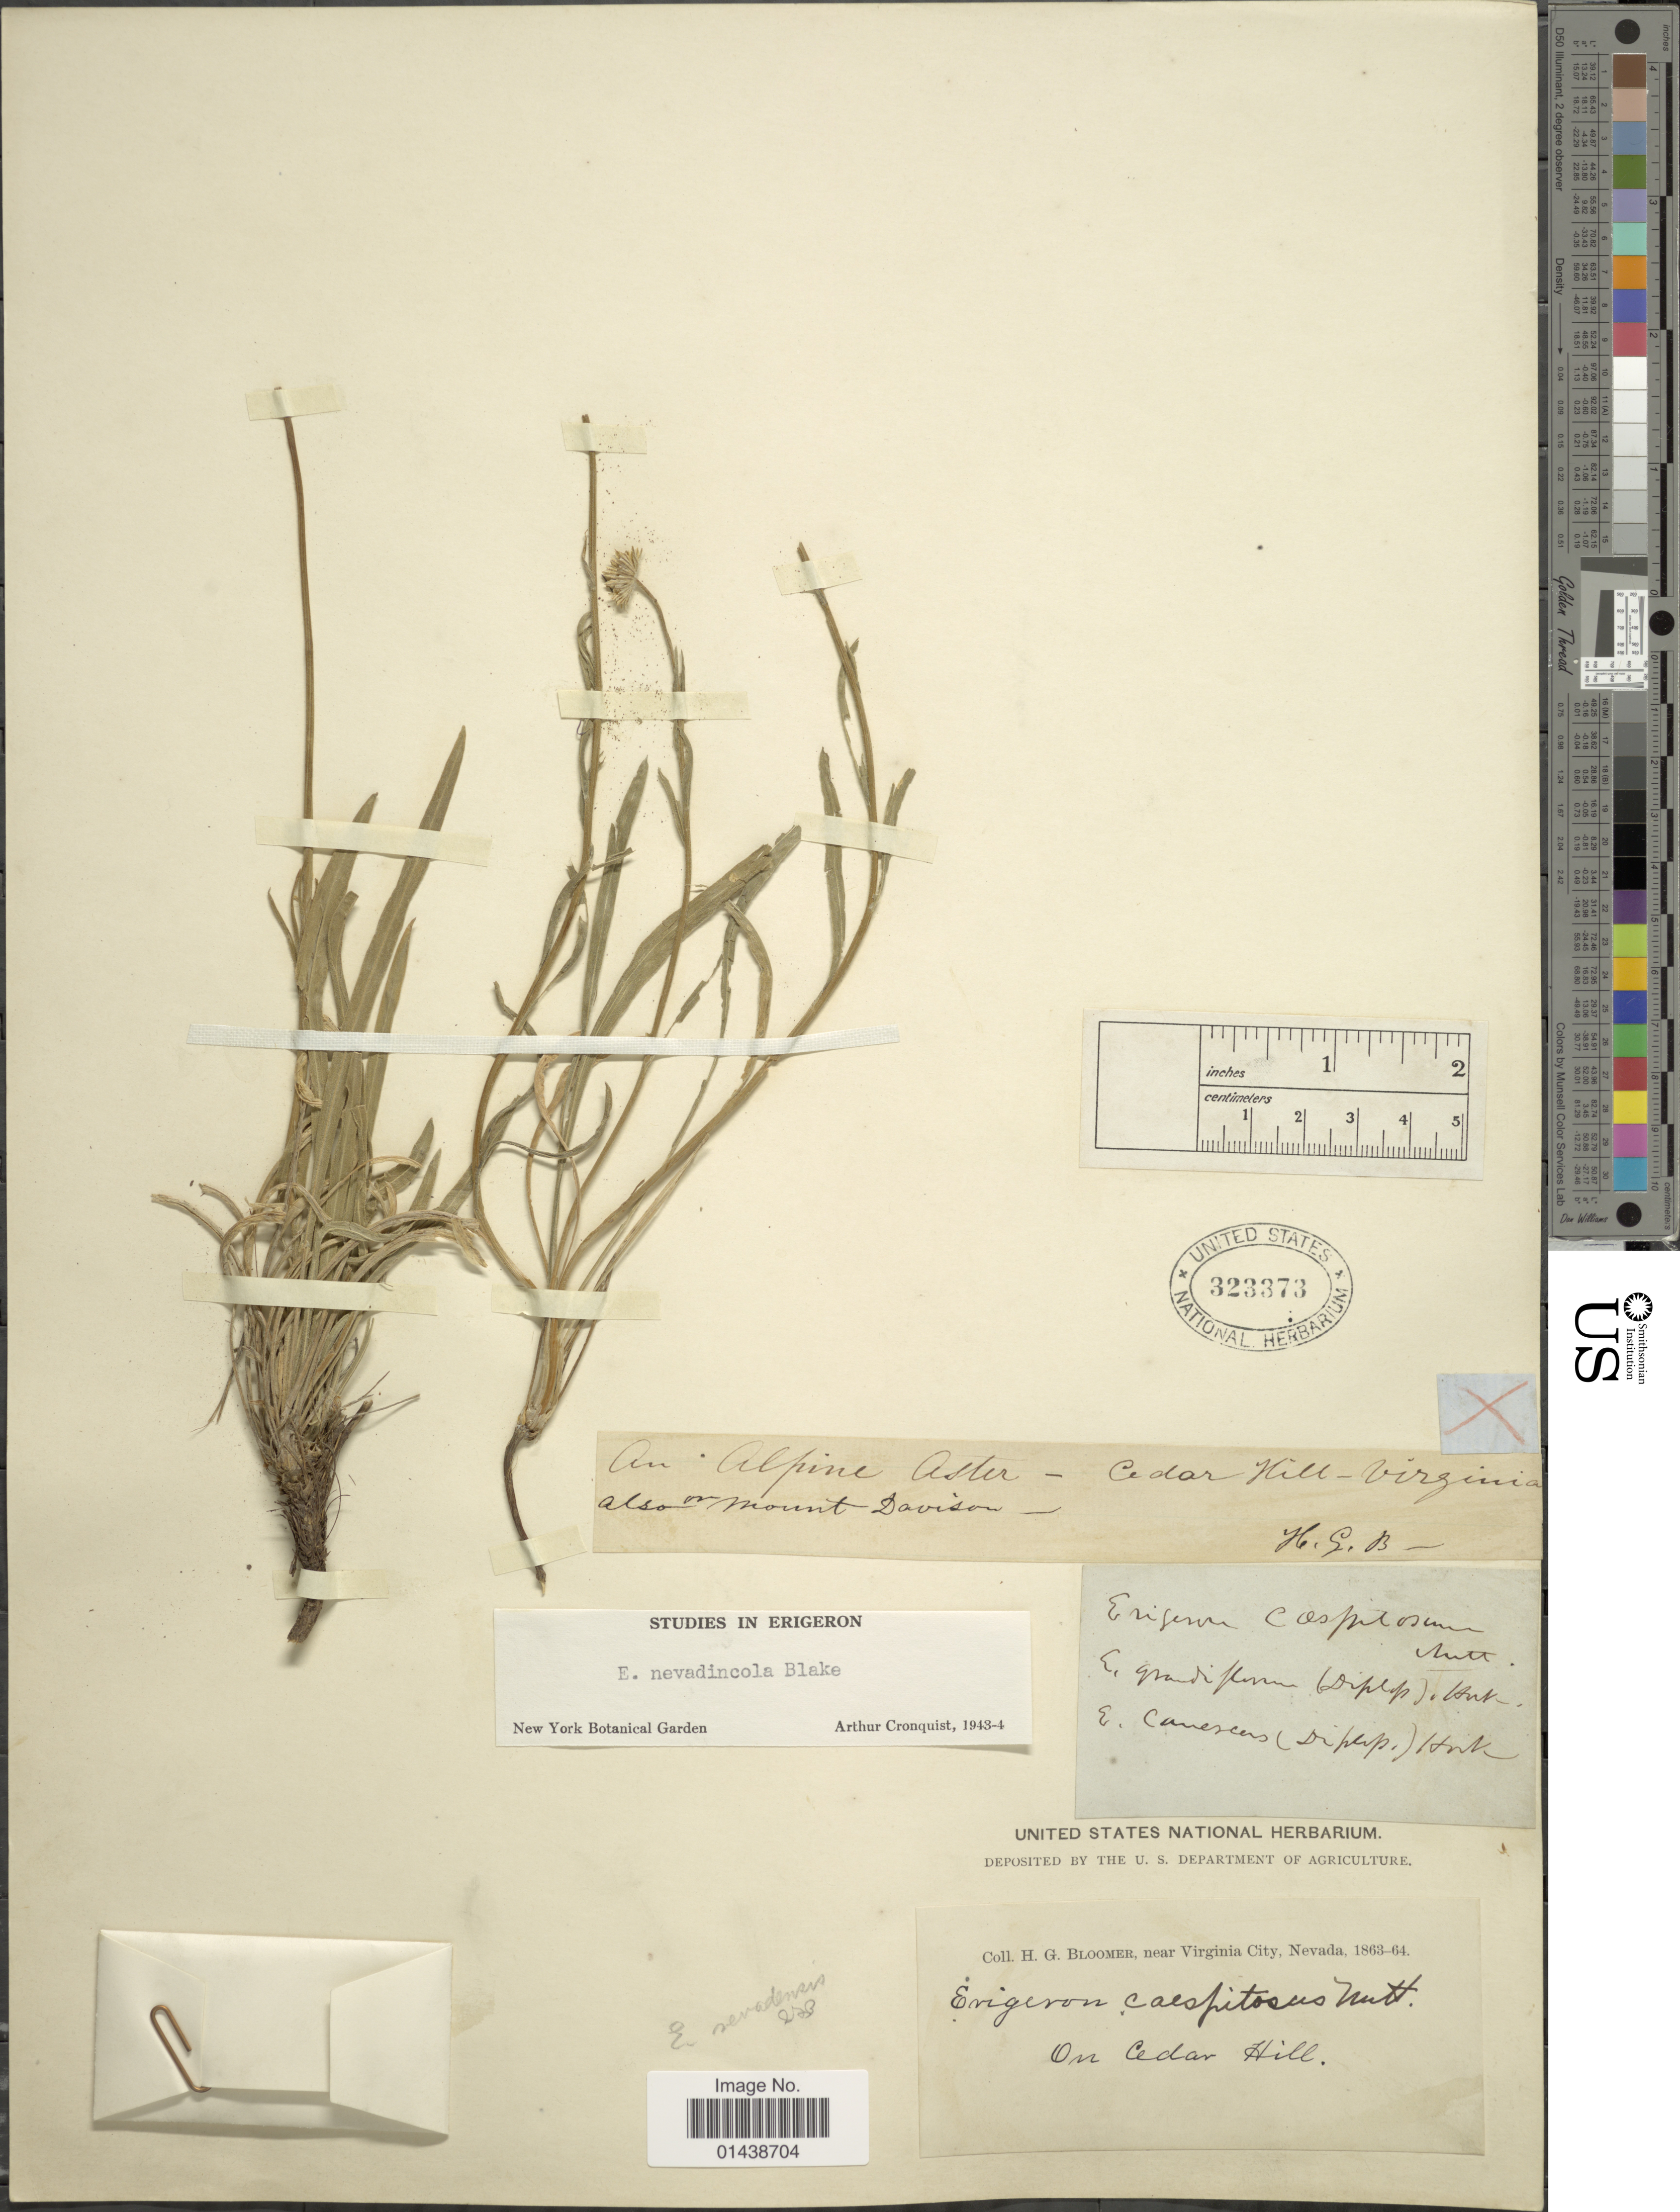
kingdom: Plantae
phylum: Tracheophyta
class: Magnoliopsida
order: Asterales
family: Asteraceae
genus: Erigeron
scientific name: Erigeron nevadincola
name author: S.F. Blake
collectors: H. Bloomer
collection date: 1863/1864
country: United States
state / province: Nevada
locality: Cedar Hill, near Virginia City, also on Mount Davidson.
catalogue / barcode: US 323373